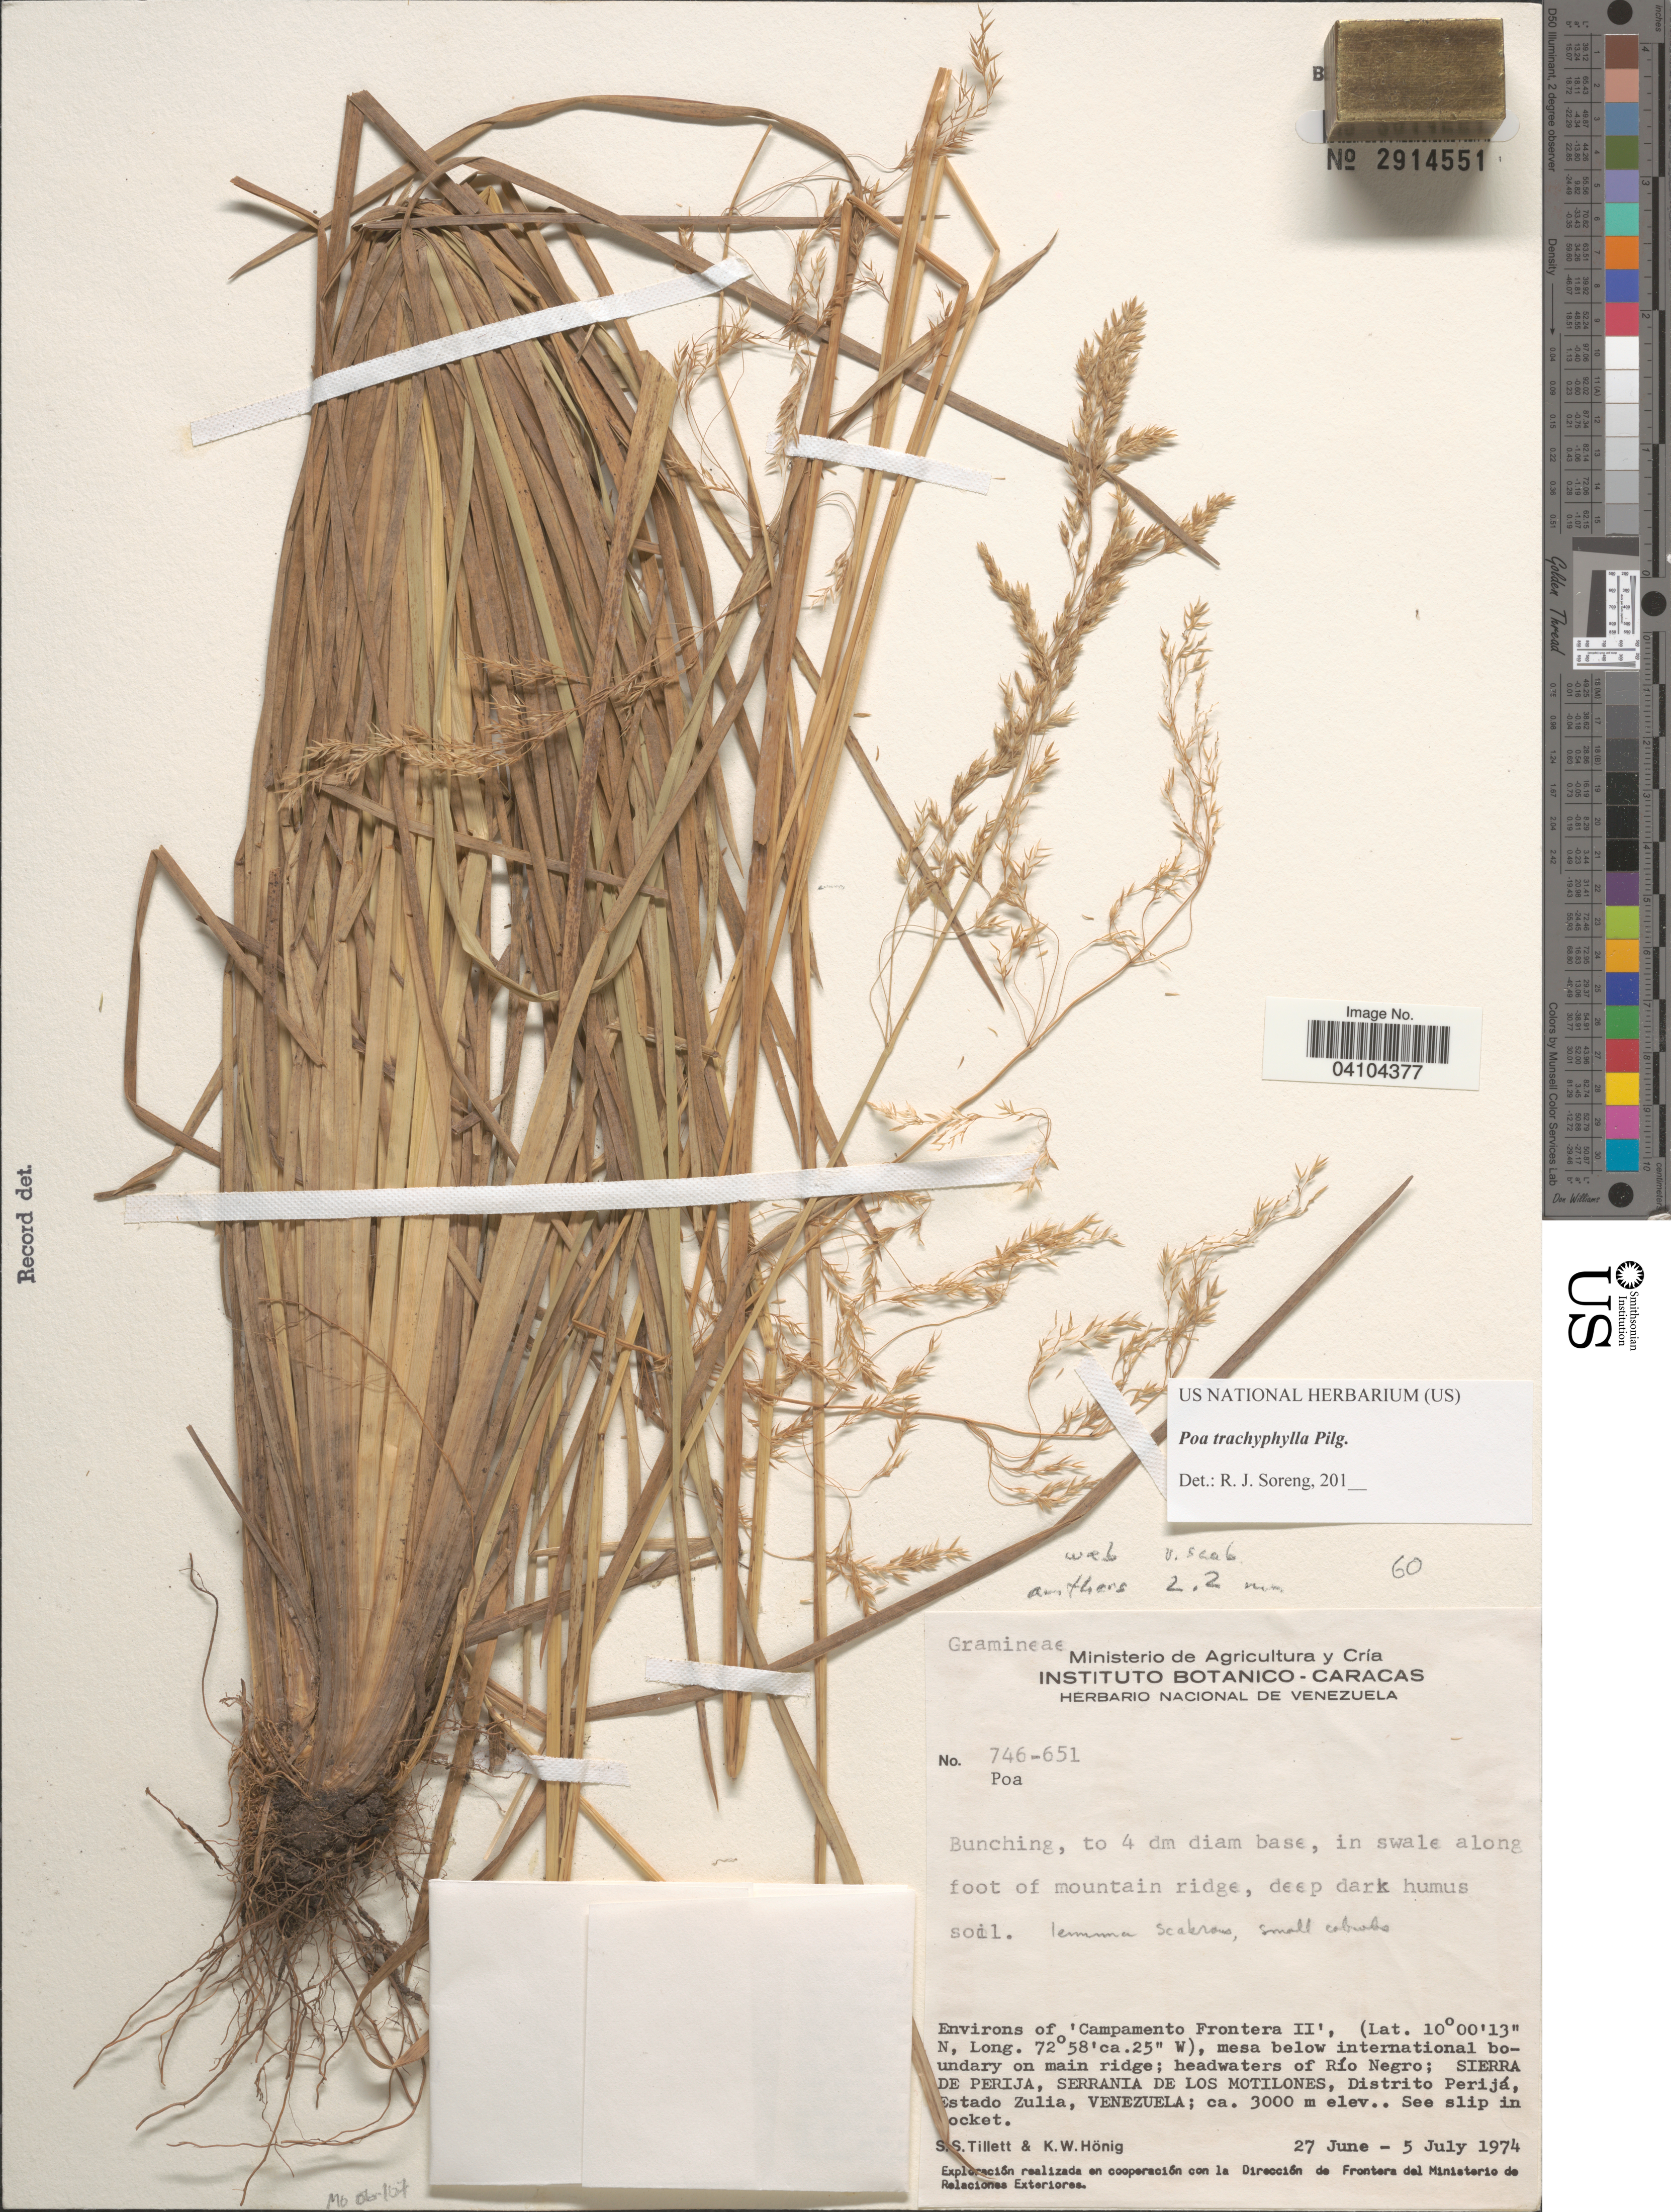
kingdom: Plantae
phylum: Tracheophyta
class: Liliopsida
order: Poales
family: Poaceae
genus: Poa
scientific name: Poa trachyphylla Hack., nom. illeg.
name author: Hack.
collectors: S. S. Tillett & K. Hönig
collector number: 746-651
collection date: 1974-06-27/1974-07-05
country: Venezuela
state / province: Zulia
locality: Environs of 'Campamento Frontera II', mesa below international boundary on main ridge; headwaters of Río Negro; Sierra de Perija, Serrania de Los Motilones, Distrito Perijá.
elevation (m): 3000